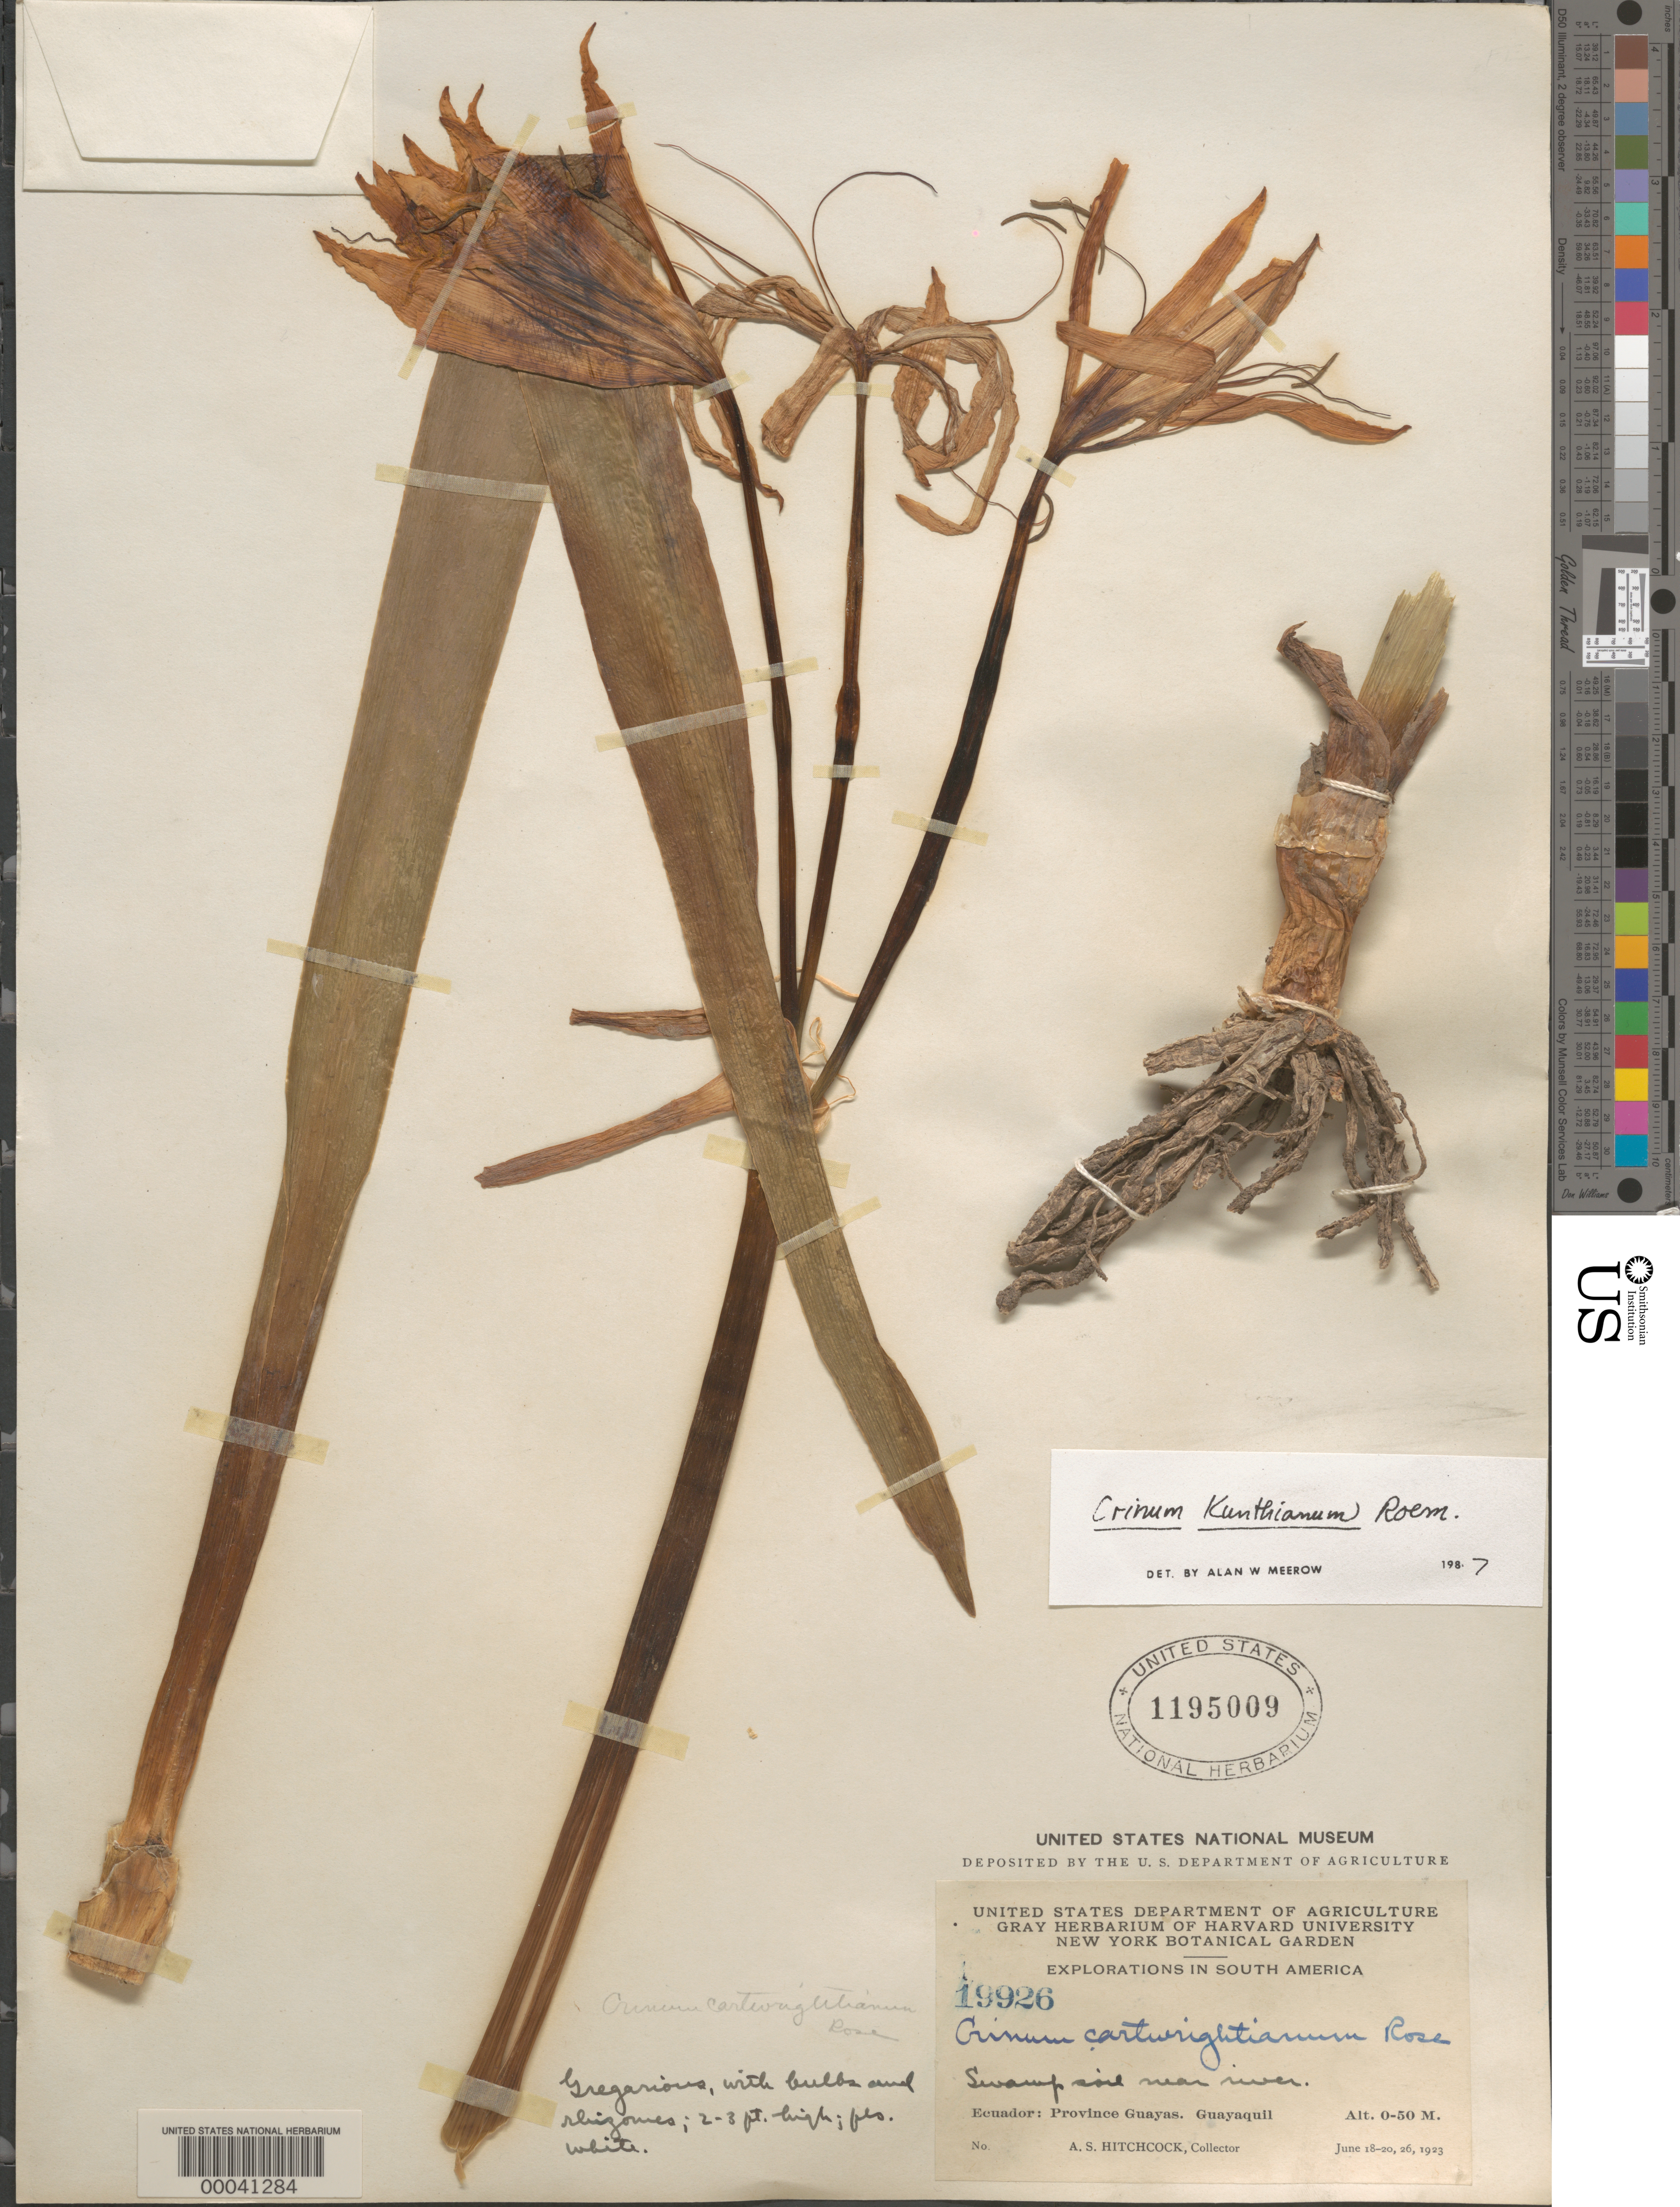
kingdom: Plantae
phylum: Tracheophyta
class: Liliopsida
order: Asparagales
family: Amaryllidaceae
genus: Crinum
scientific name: Crinum kunthianum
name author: M. Roem.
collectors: A. S. Hitchcock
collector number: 19926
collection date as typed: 18 Jun 1923 to 26 Jun 1923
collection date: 1923-06-18/1923-06-26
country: Ecuador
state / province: Guayas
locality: Guayaquil, Haciendo Bonchna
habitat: Swampy soil near river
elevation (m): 0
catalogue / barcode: US 1195009